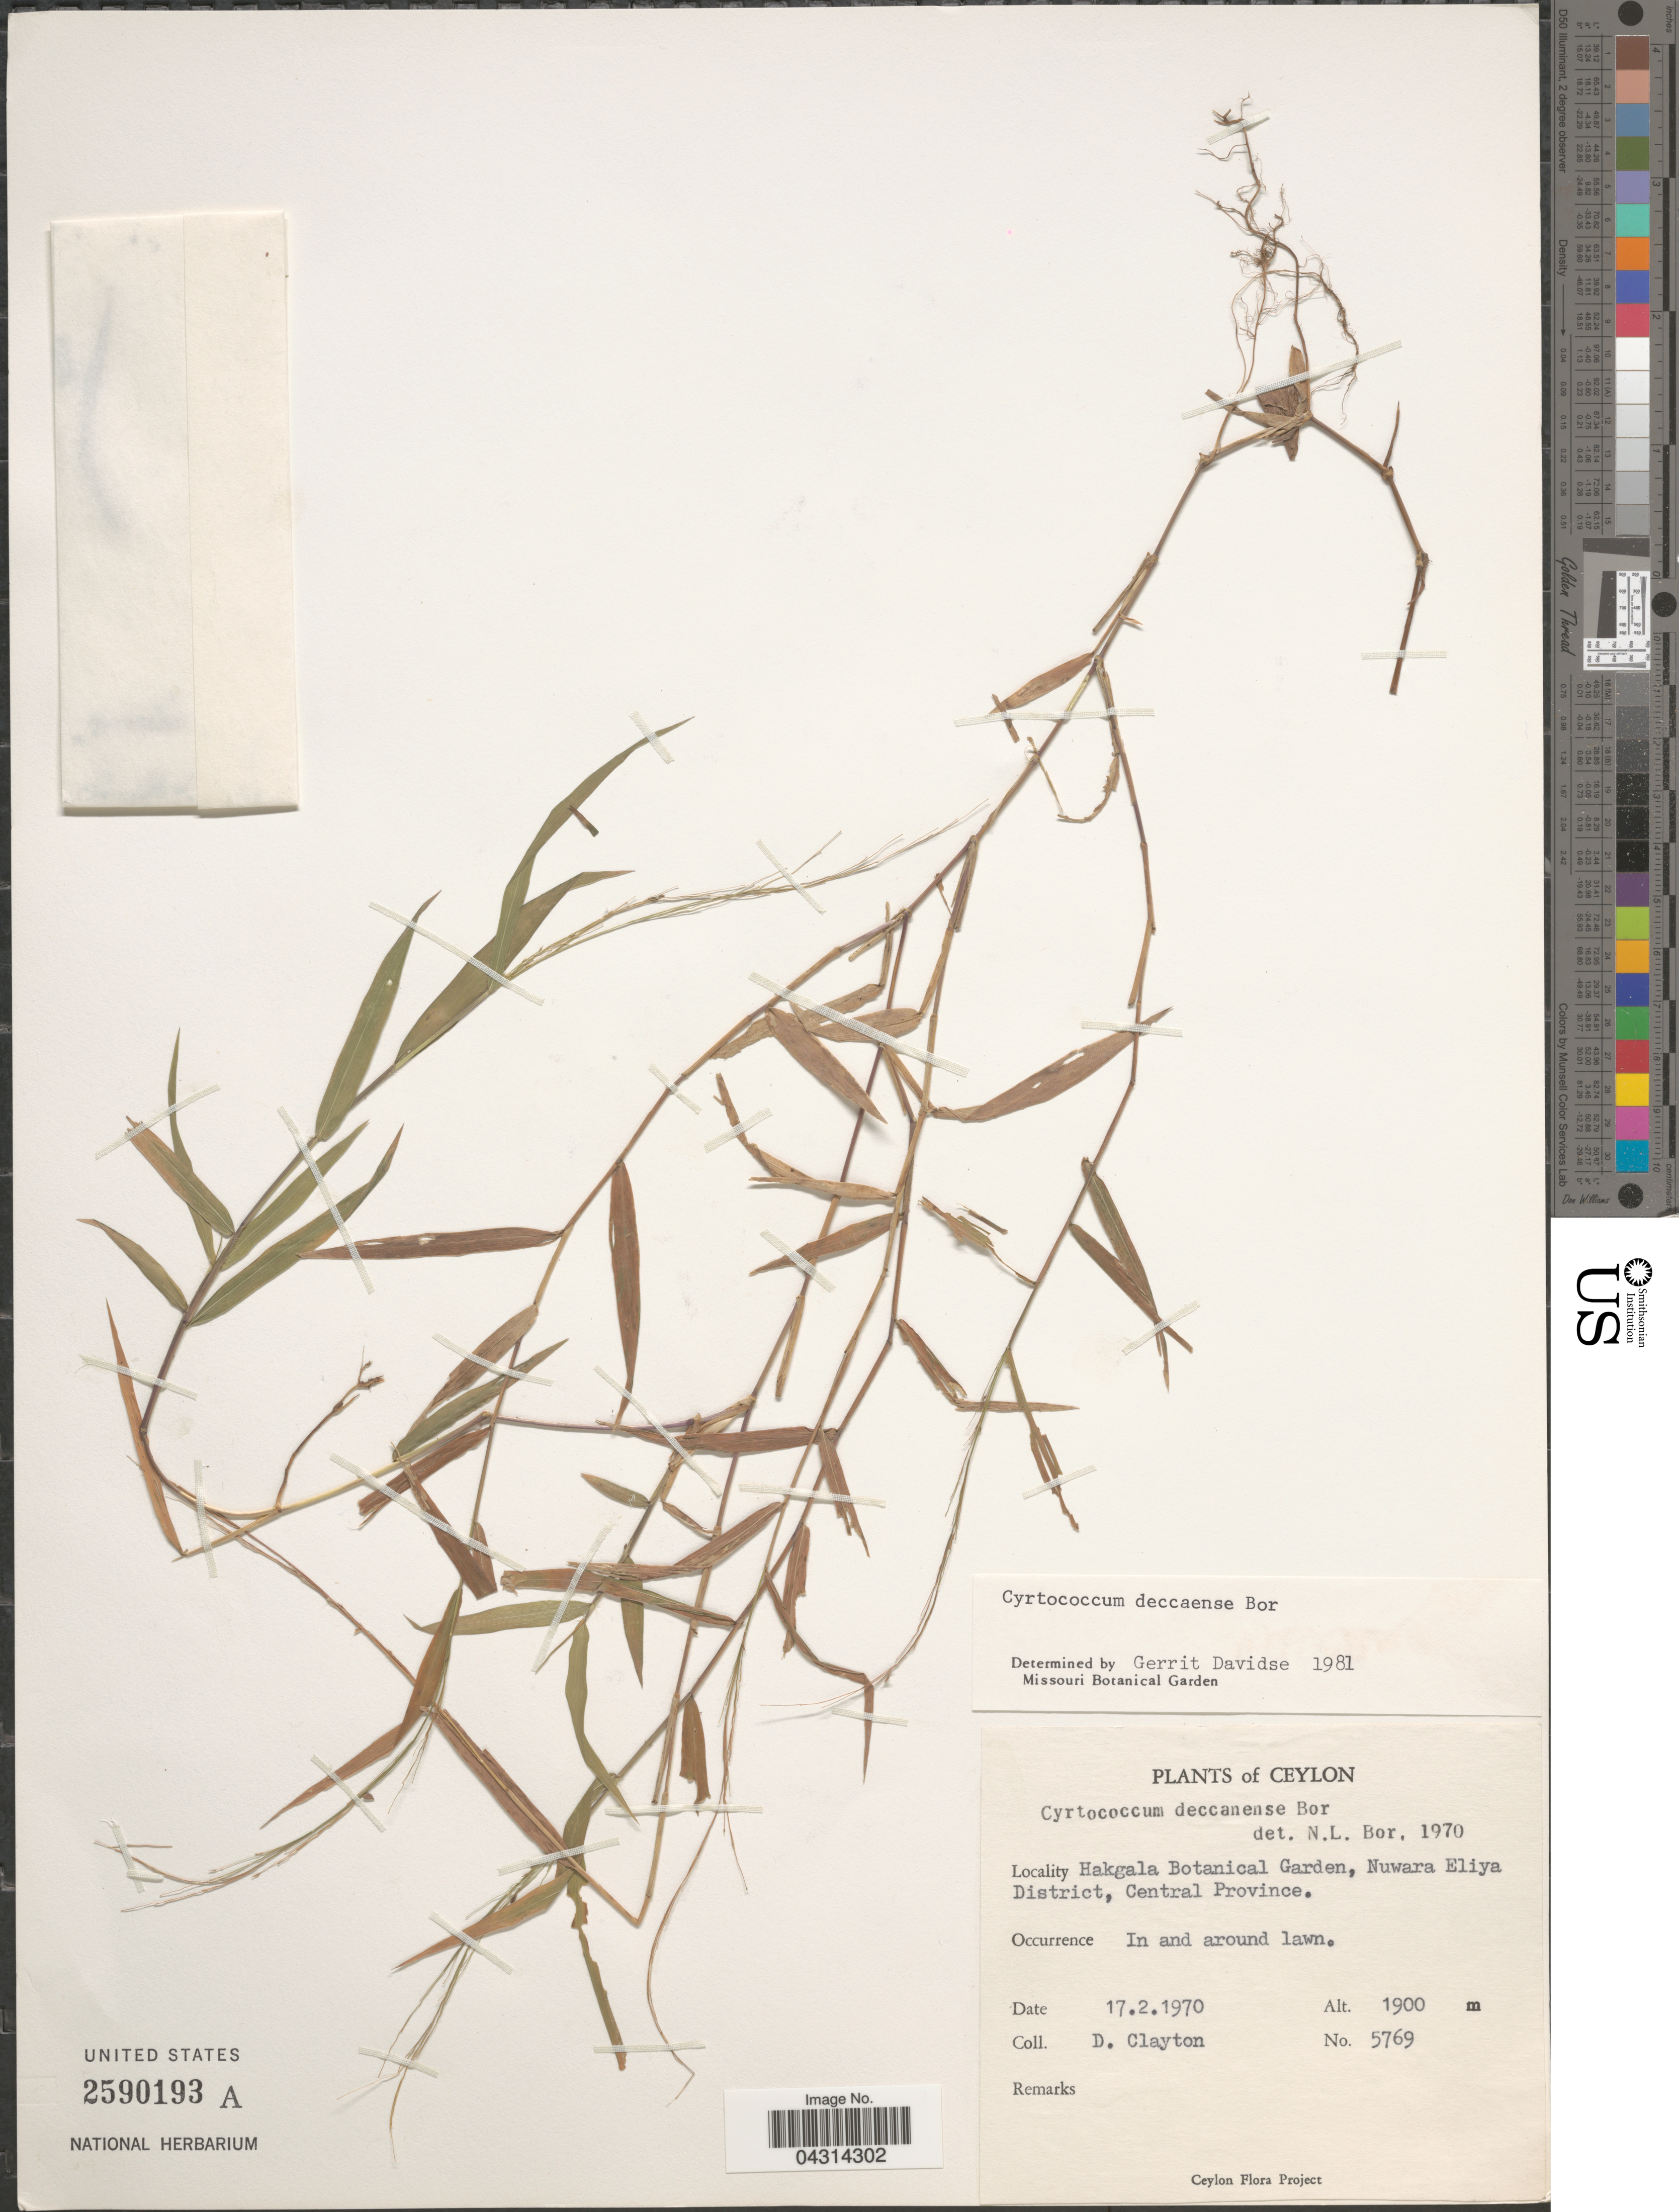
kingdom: Plantae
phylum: Tracheophyta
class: Liliopsida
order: Poales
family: Poaceae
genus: Cyrtococcum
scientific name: Cyrtococcum deccanense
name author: Bor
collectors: D. Clayton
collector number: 5769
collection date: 1970-02-17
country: Sri Lanka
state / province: Central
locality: Ceylon. Hakgala Botanical Garden, Nuwara Eliya District.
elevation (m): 1900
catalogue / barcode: US 2590193A